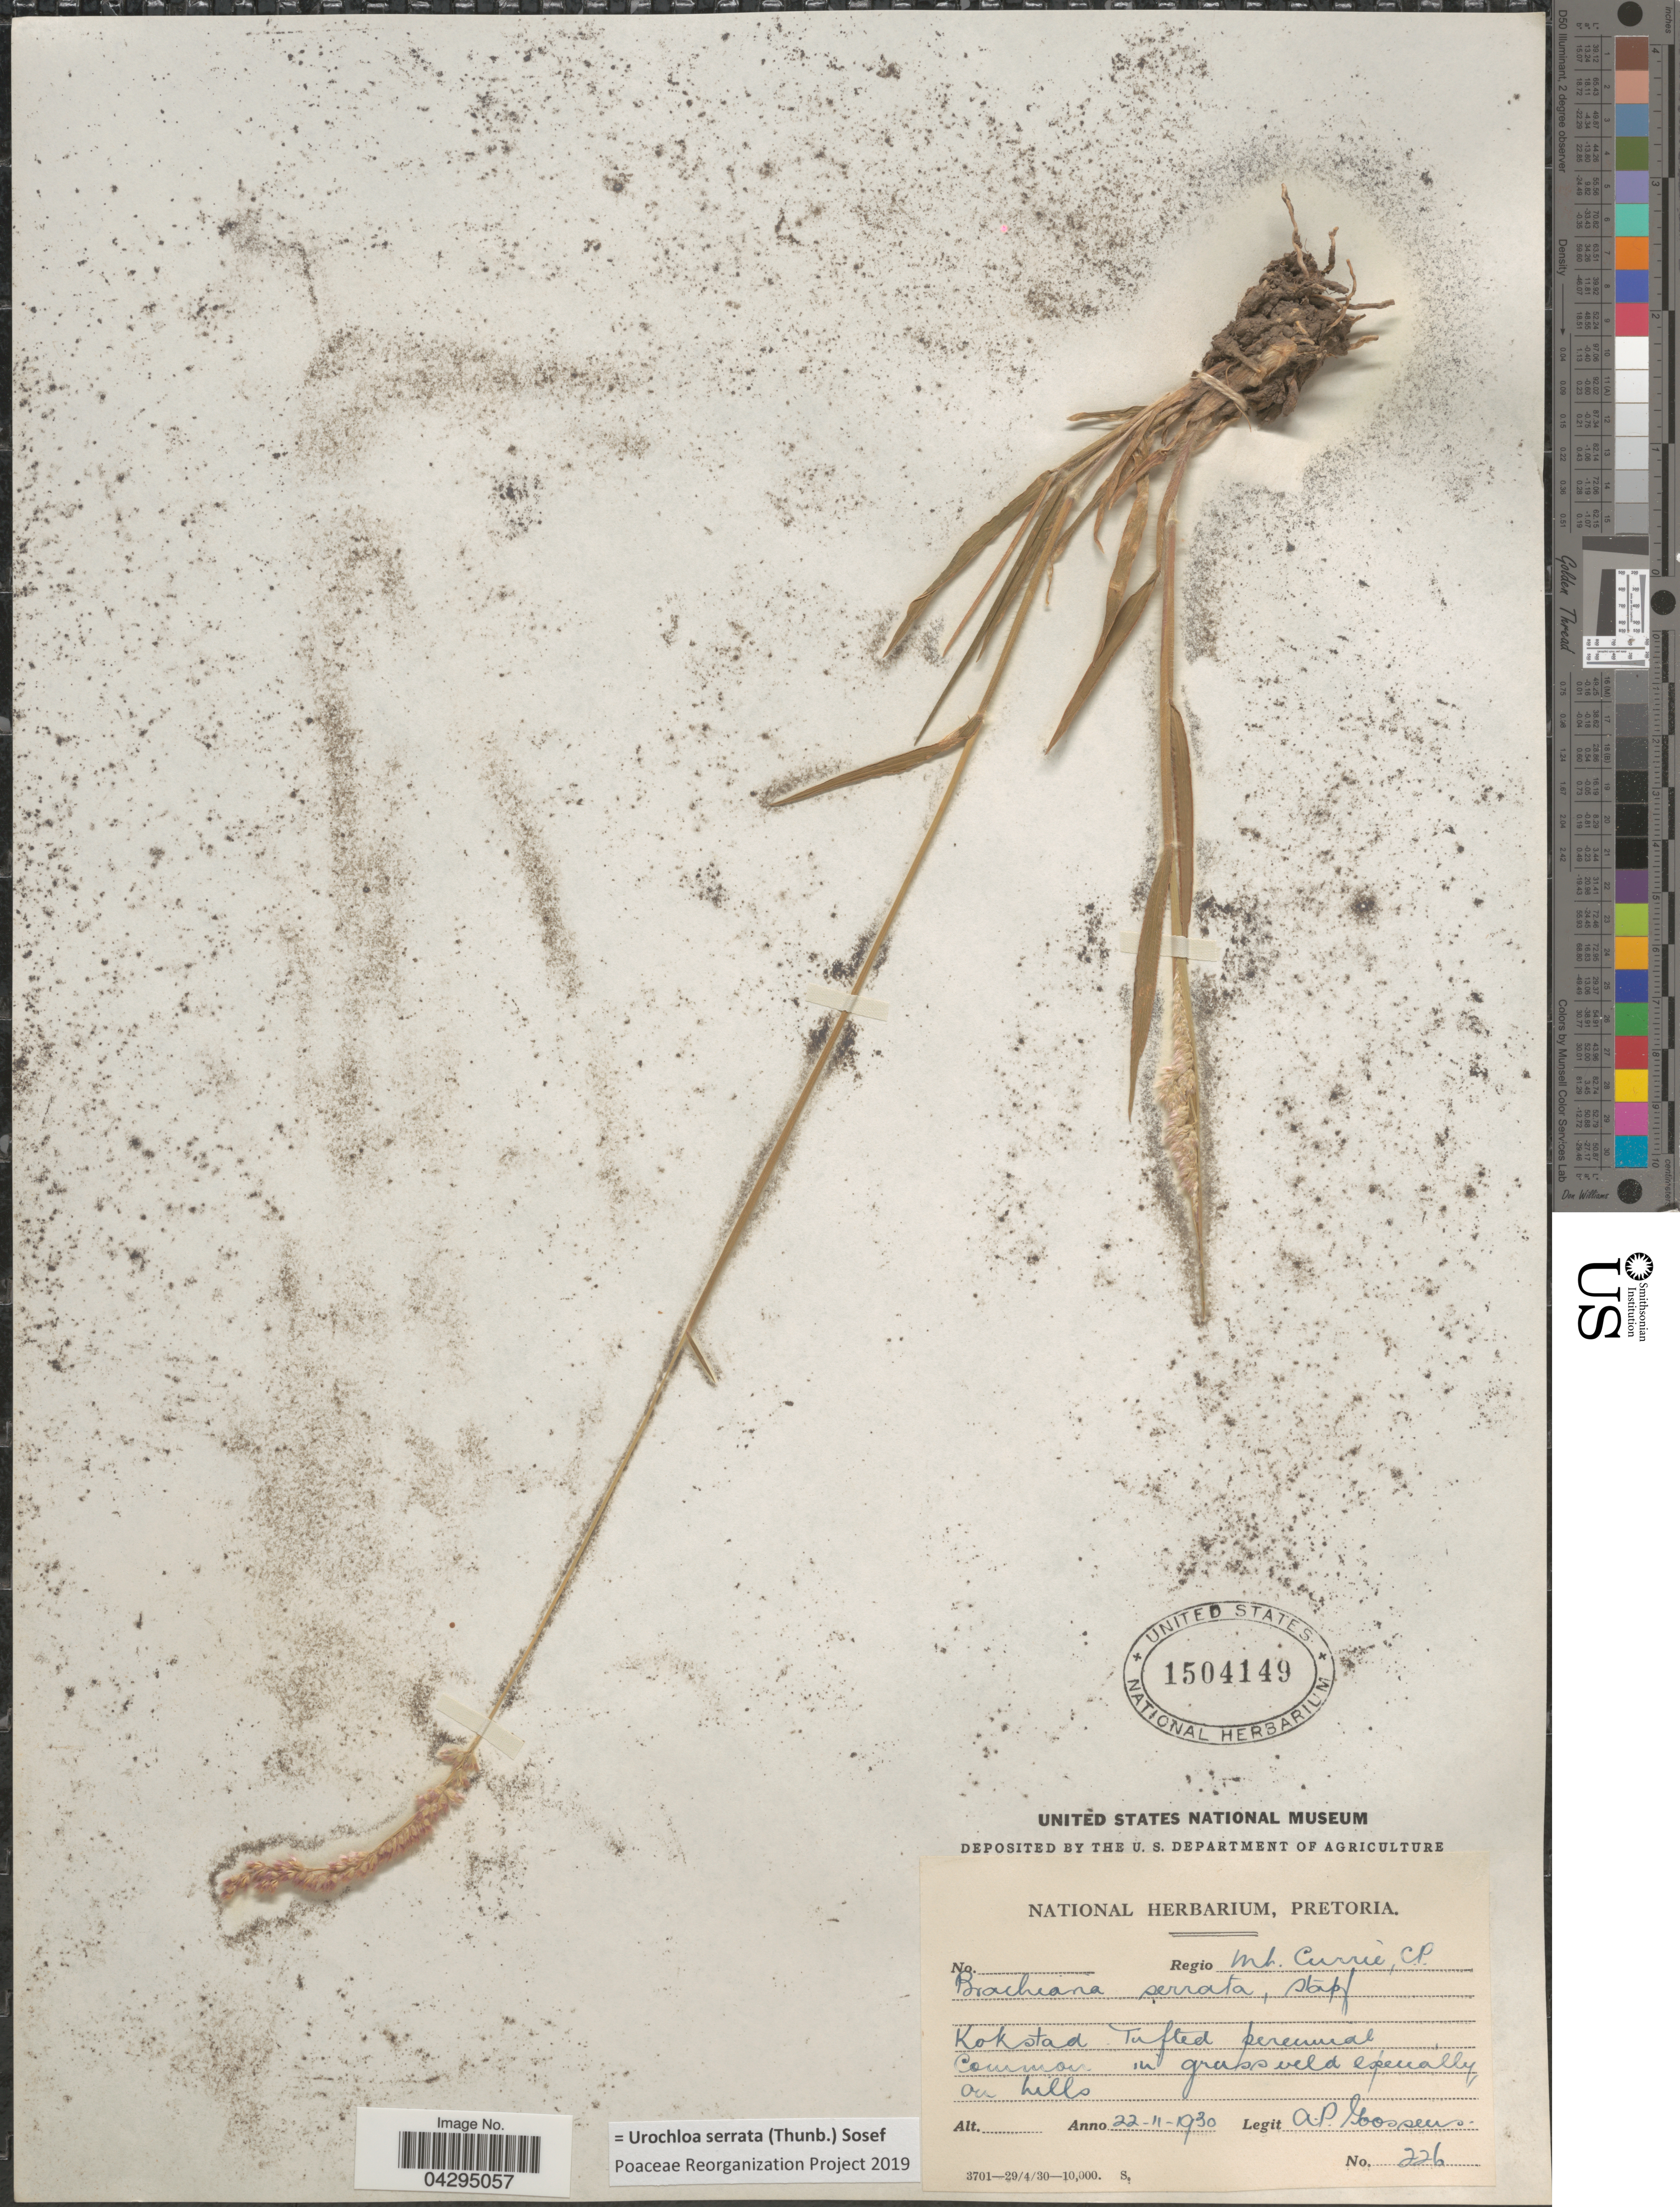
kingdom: Plantae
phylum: Tracheophyta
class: Liliopsida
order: Poales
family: Poaceae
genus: Urochloa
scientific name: Urochloa serrata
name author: (Thunb.) Sosef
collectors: A. P. G. Goossens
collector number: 226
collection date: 1930-11-22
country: South Africa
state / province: KwaZulu-Natal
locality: Regio Mt. Currie. Kokstad. Common in grassveld especially on hills.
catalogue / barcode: US 1504149